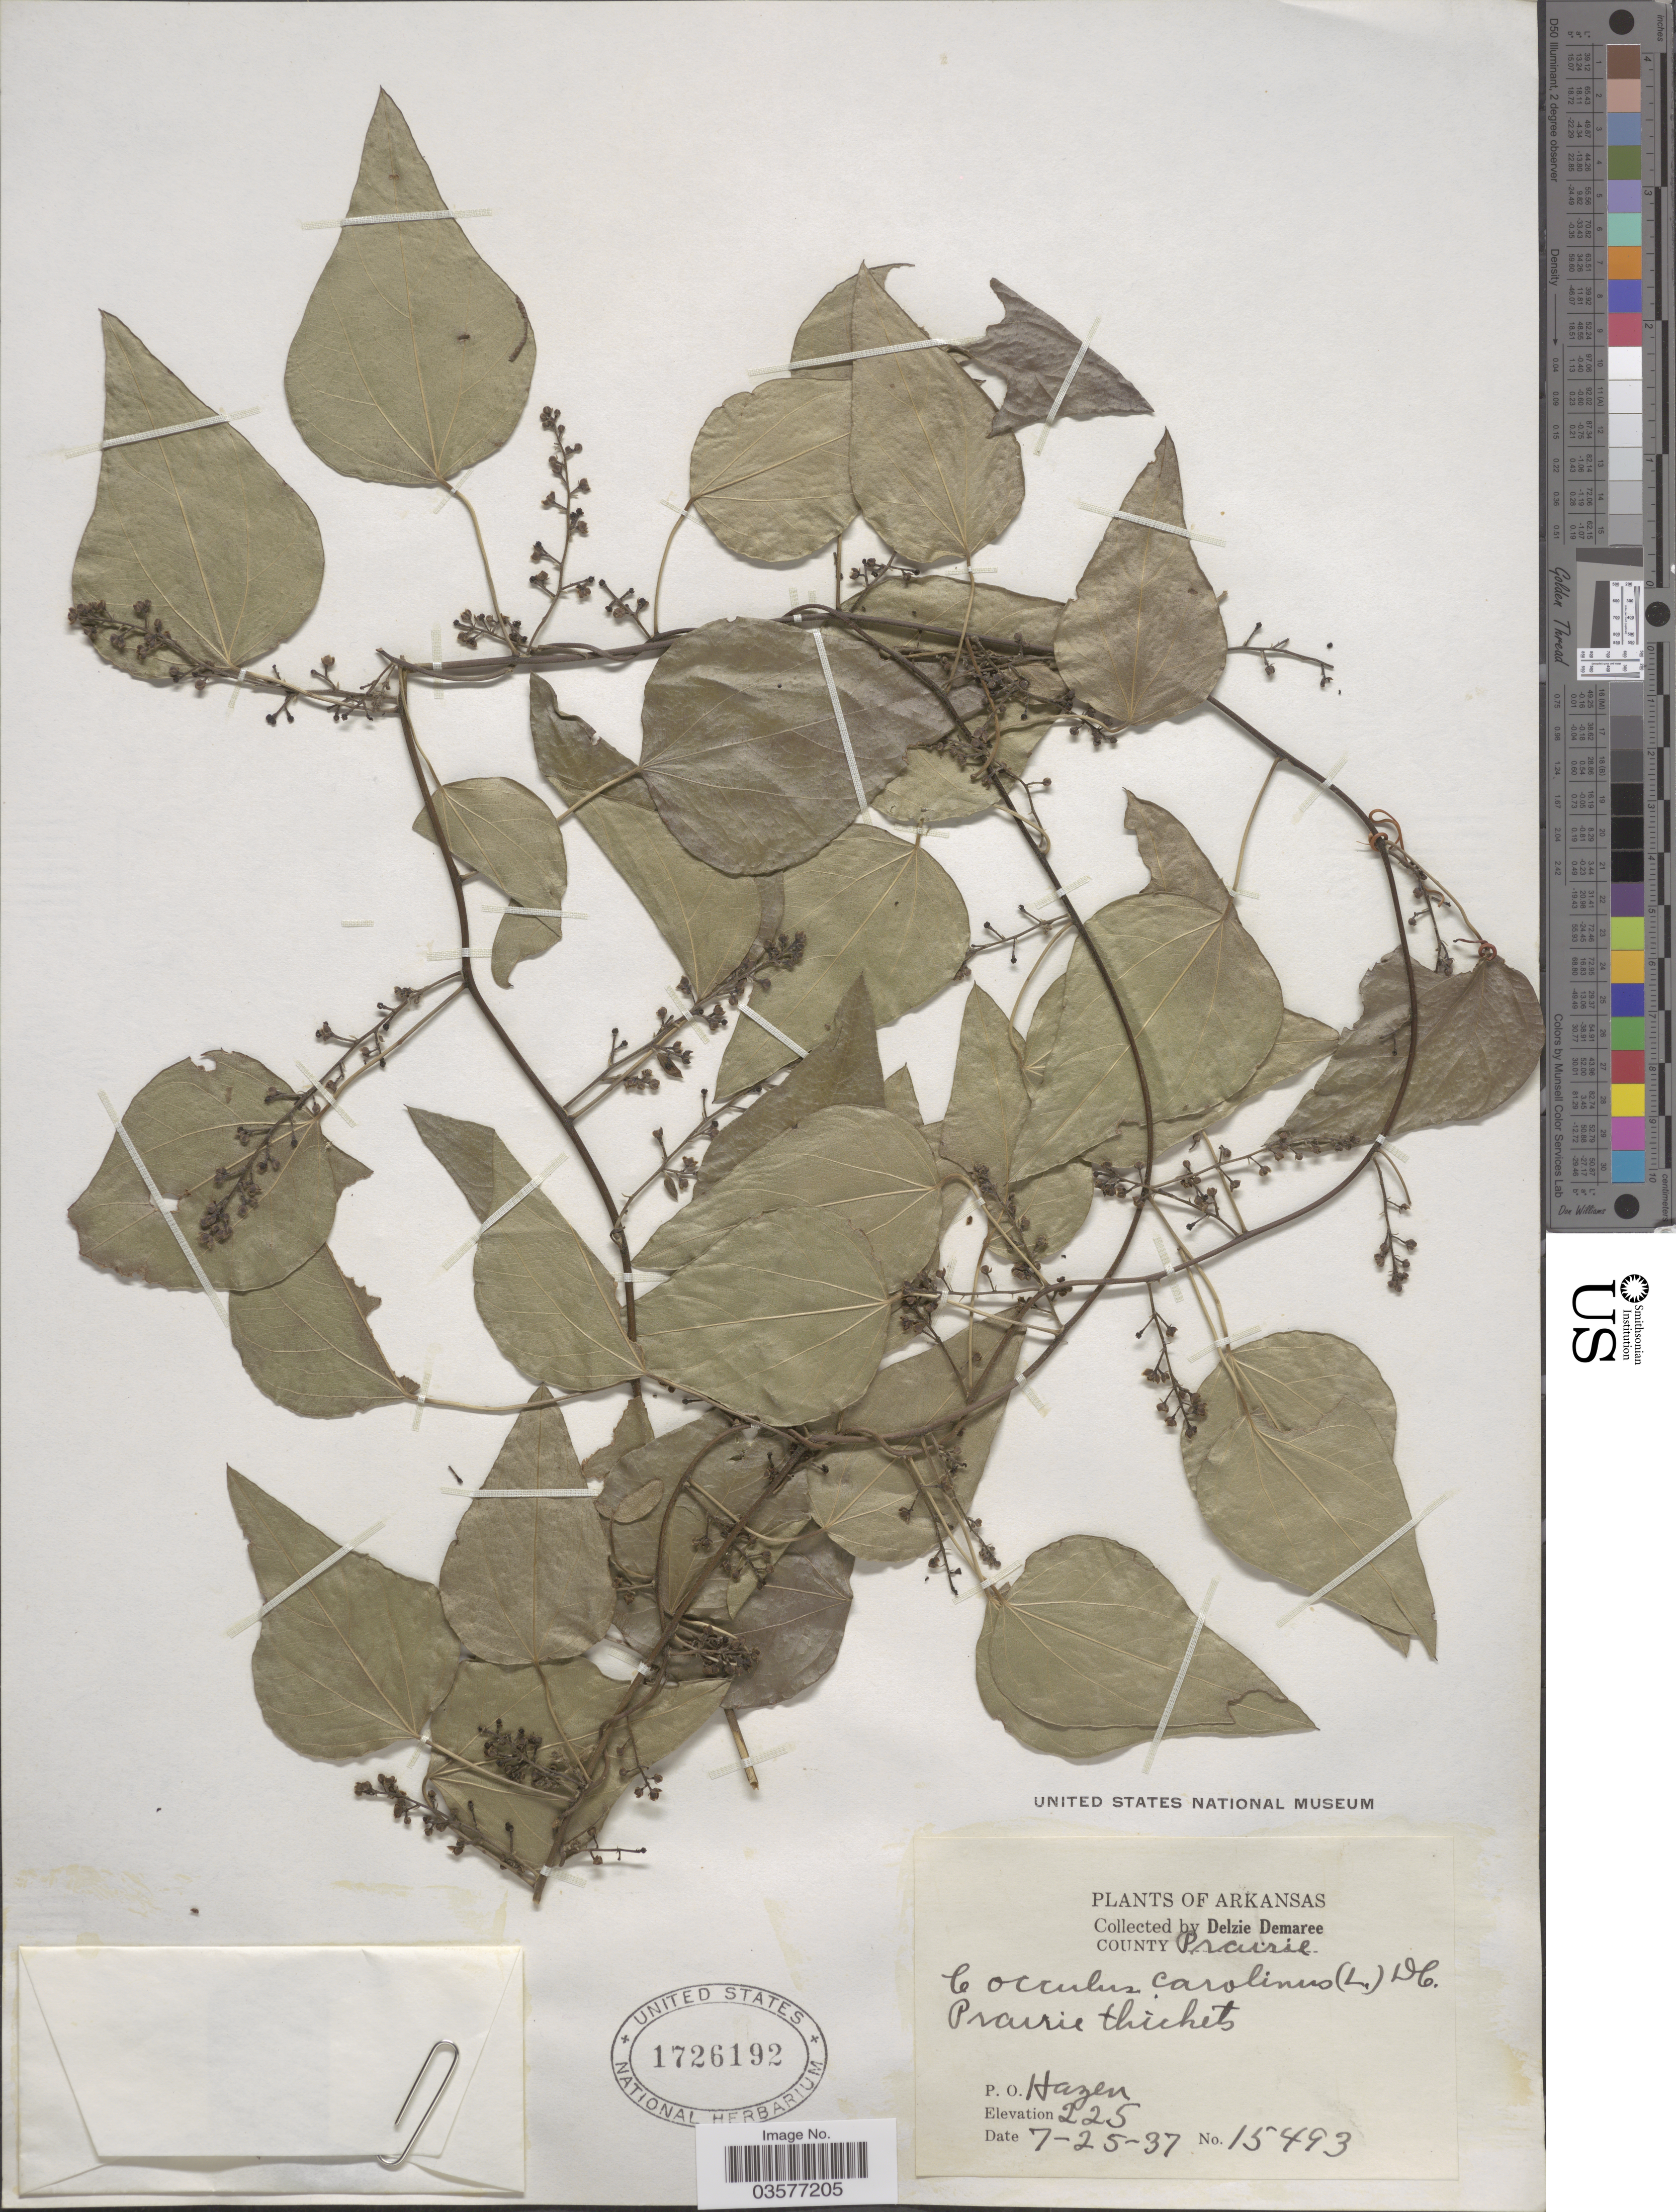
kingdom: Plantae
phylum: Tracheophyta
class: Magnoliopsida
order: Ranunculales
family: Menispermaceae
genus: Cocculus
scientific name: Cocculus carolinus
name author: (L.) DC.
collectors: D. Demaree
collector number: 15493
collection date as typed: Transcribed d/m/y: 25/7/37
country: United States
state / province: Arkansas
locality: County Prairie. P.O. Hazen.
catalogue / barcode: US 1726192